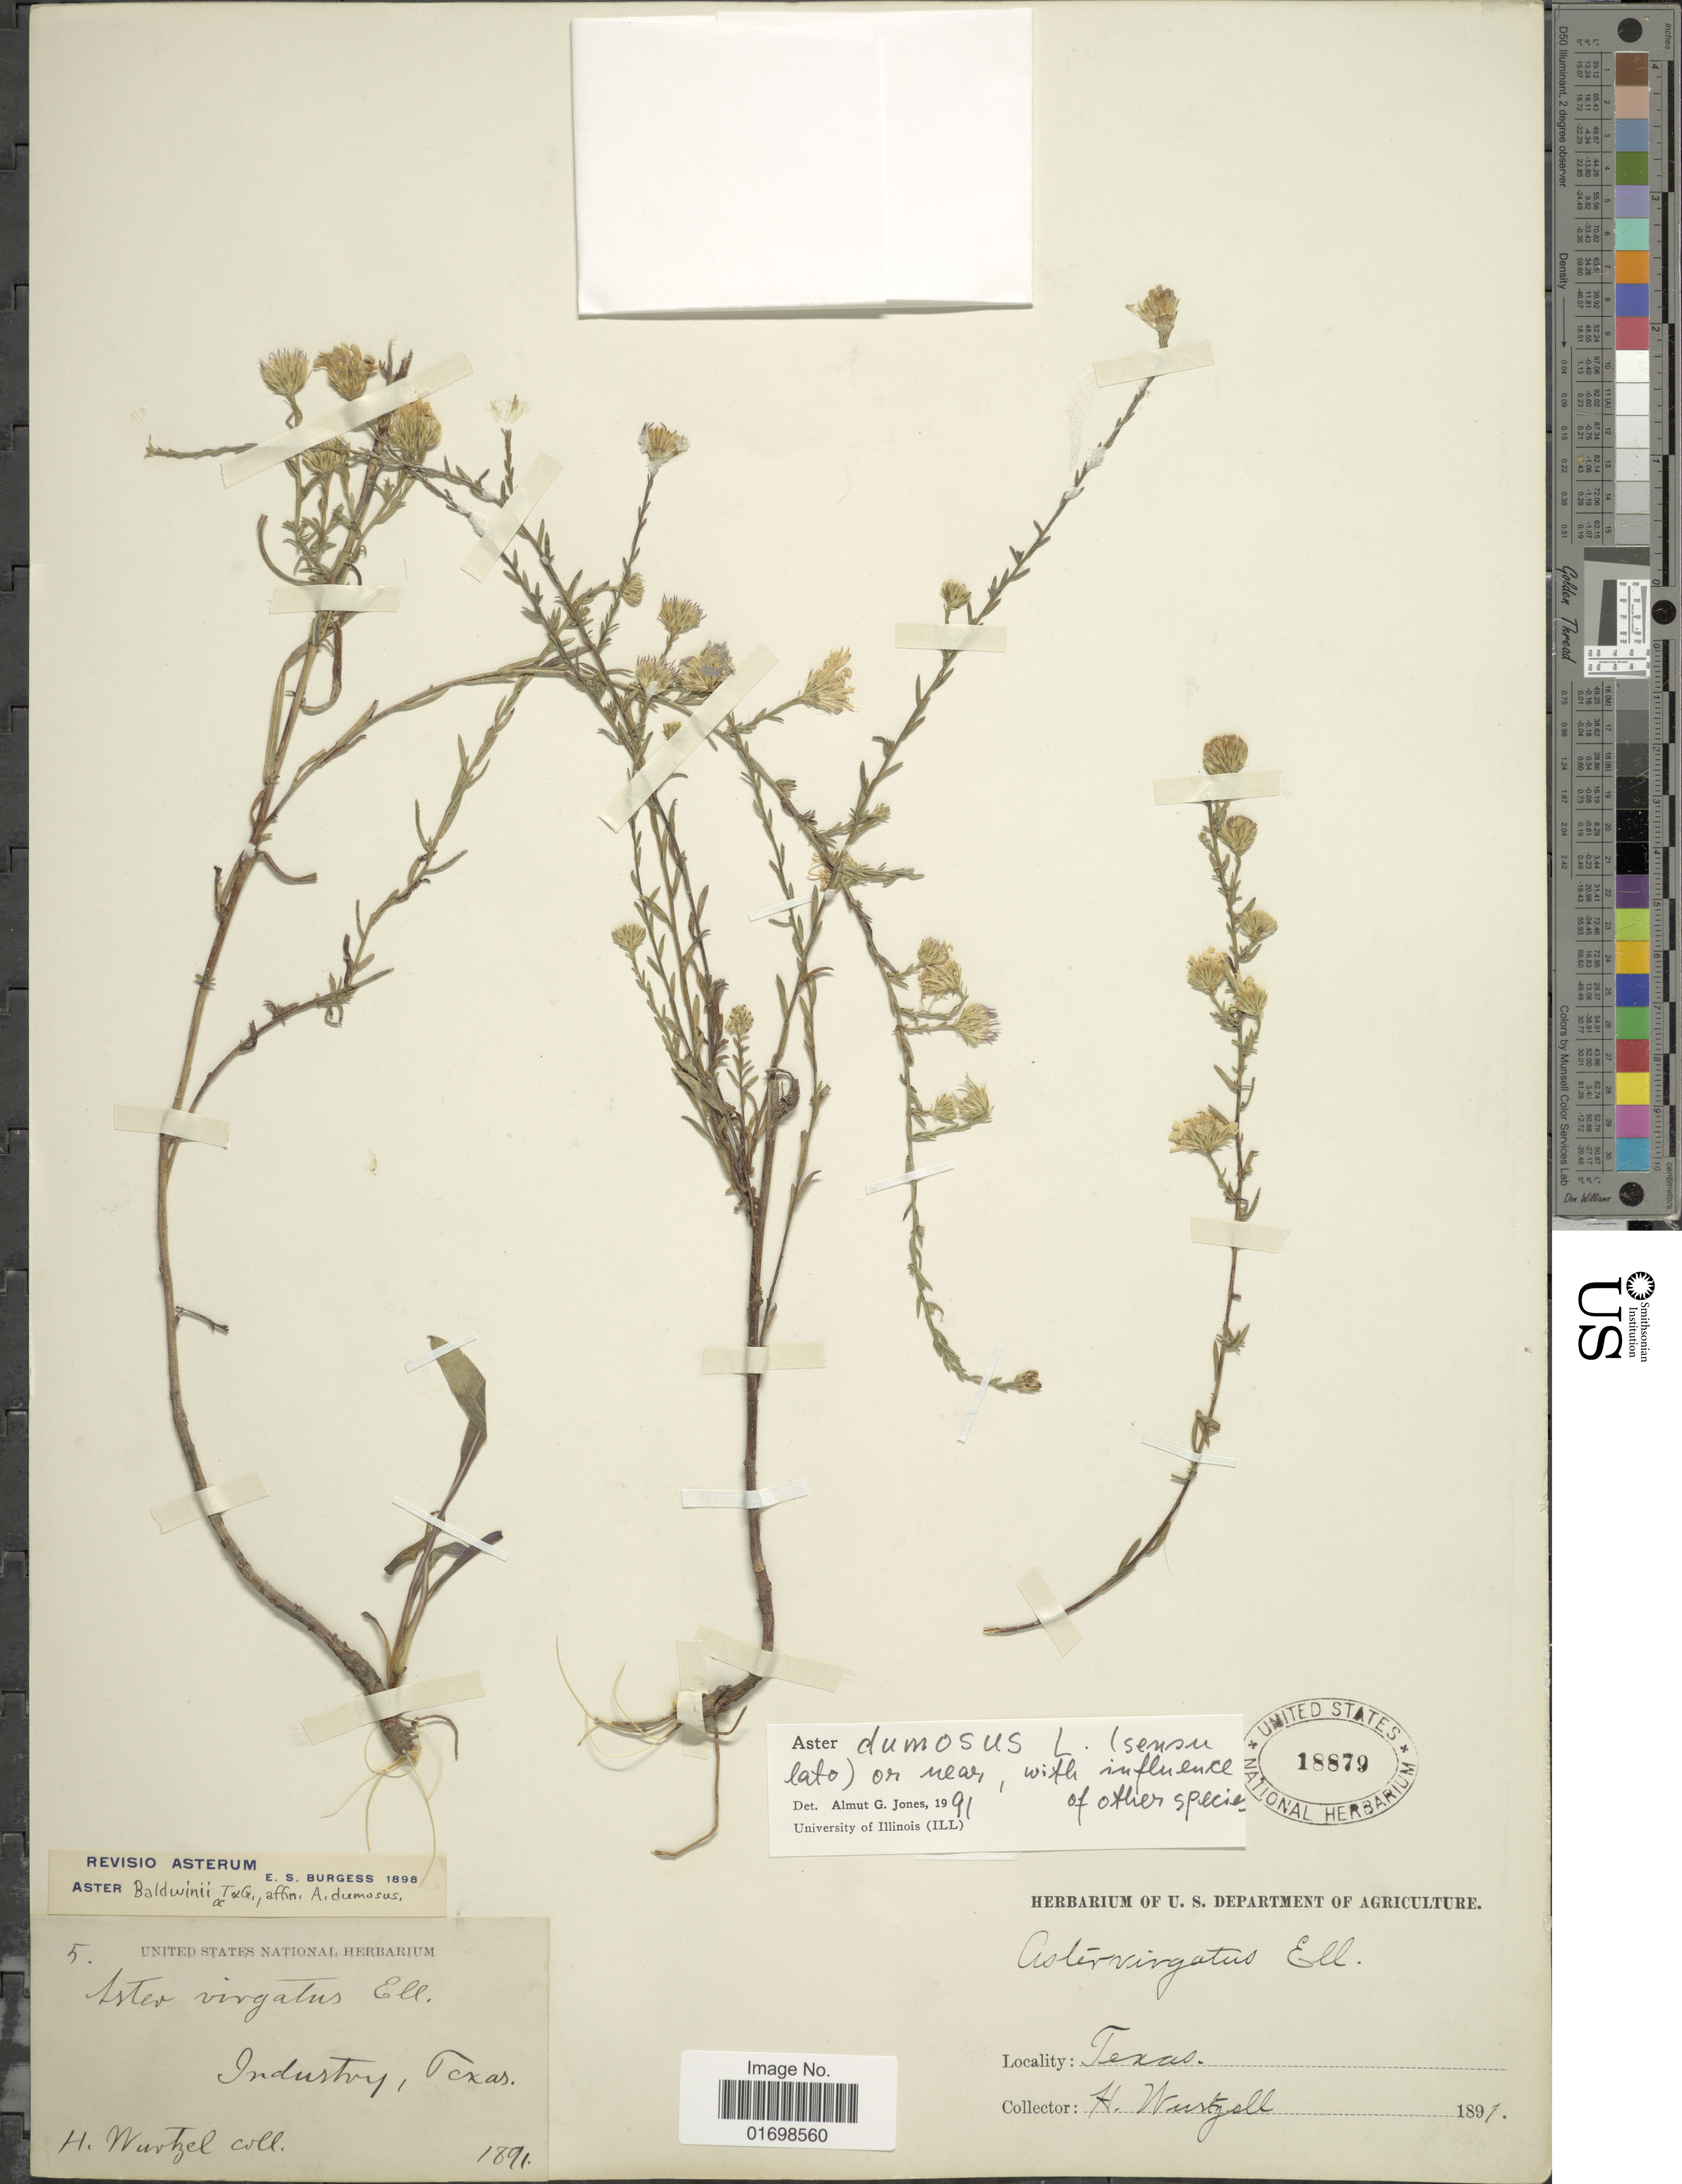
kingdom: Plantae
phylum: Tracheophyta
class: Magnoliopsida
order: Asterales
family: Asteraceae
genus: Symphyotrichum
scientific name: Symphyotrichum dumosum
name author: (L.) G.L. Nesom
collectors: H. Wurtzel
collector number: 5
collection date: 1891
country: United States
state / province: Texas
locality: Industry, Texas.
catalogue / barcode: US 18879